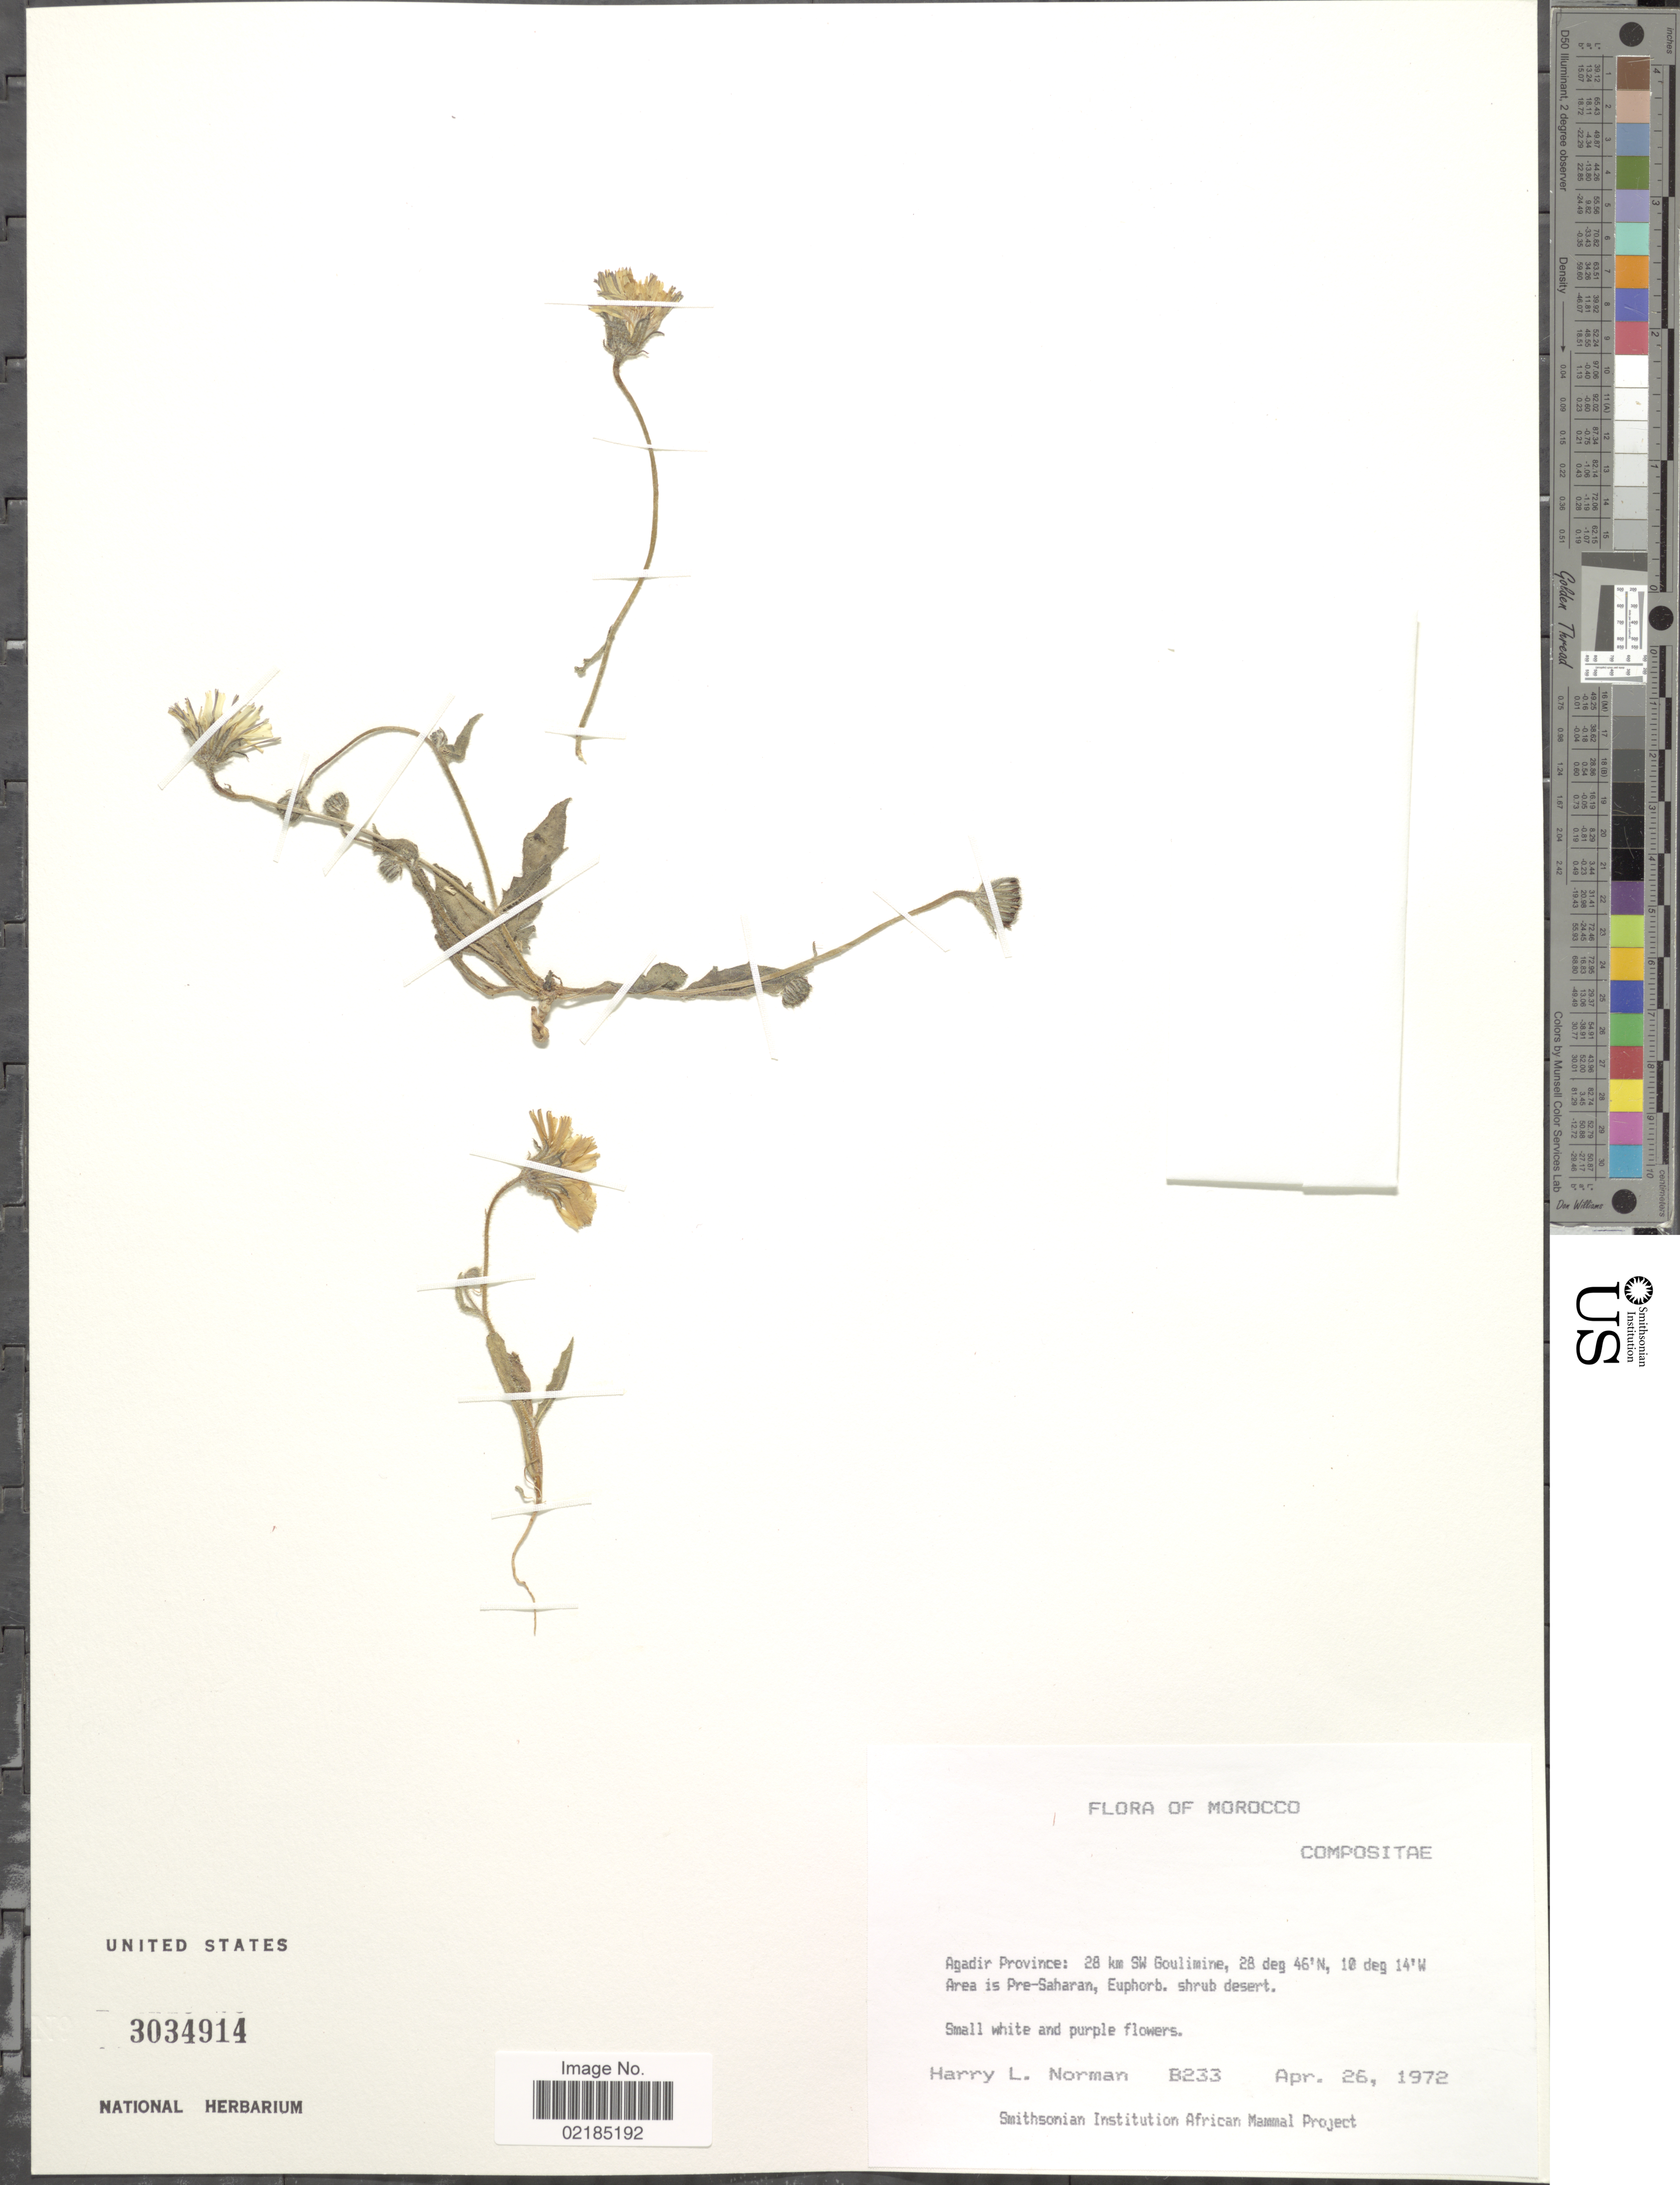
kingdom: Plantae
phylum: Tracheophyta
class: Magnoliopsida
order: Asterales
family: Asteraceae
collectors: Norman, H.L.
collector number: B233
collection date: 1972-04-26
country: Morocco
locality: Agadir Province: 28 km SW Goulimine, Area is Pre-Saharan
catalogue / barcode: US 3034914